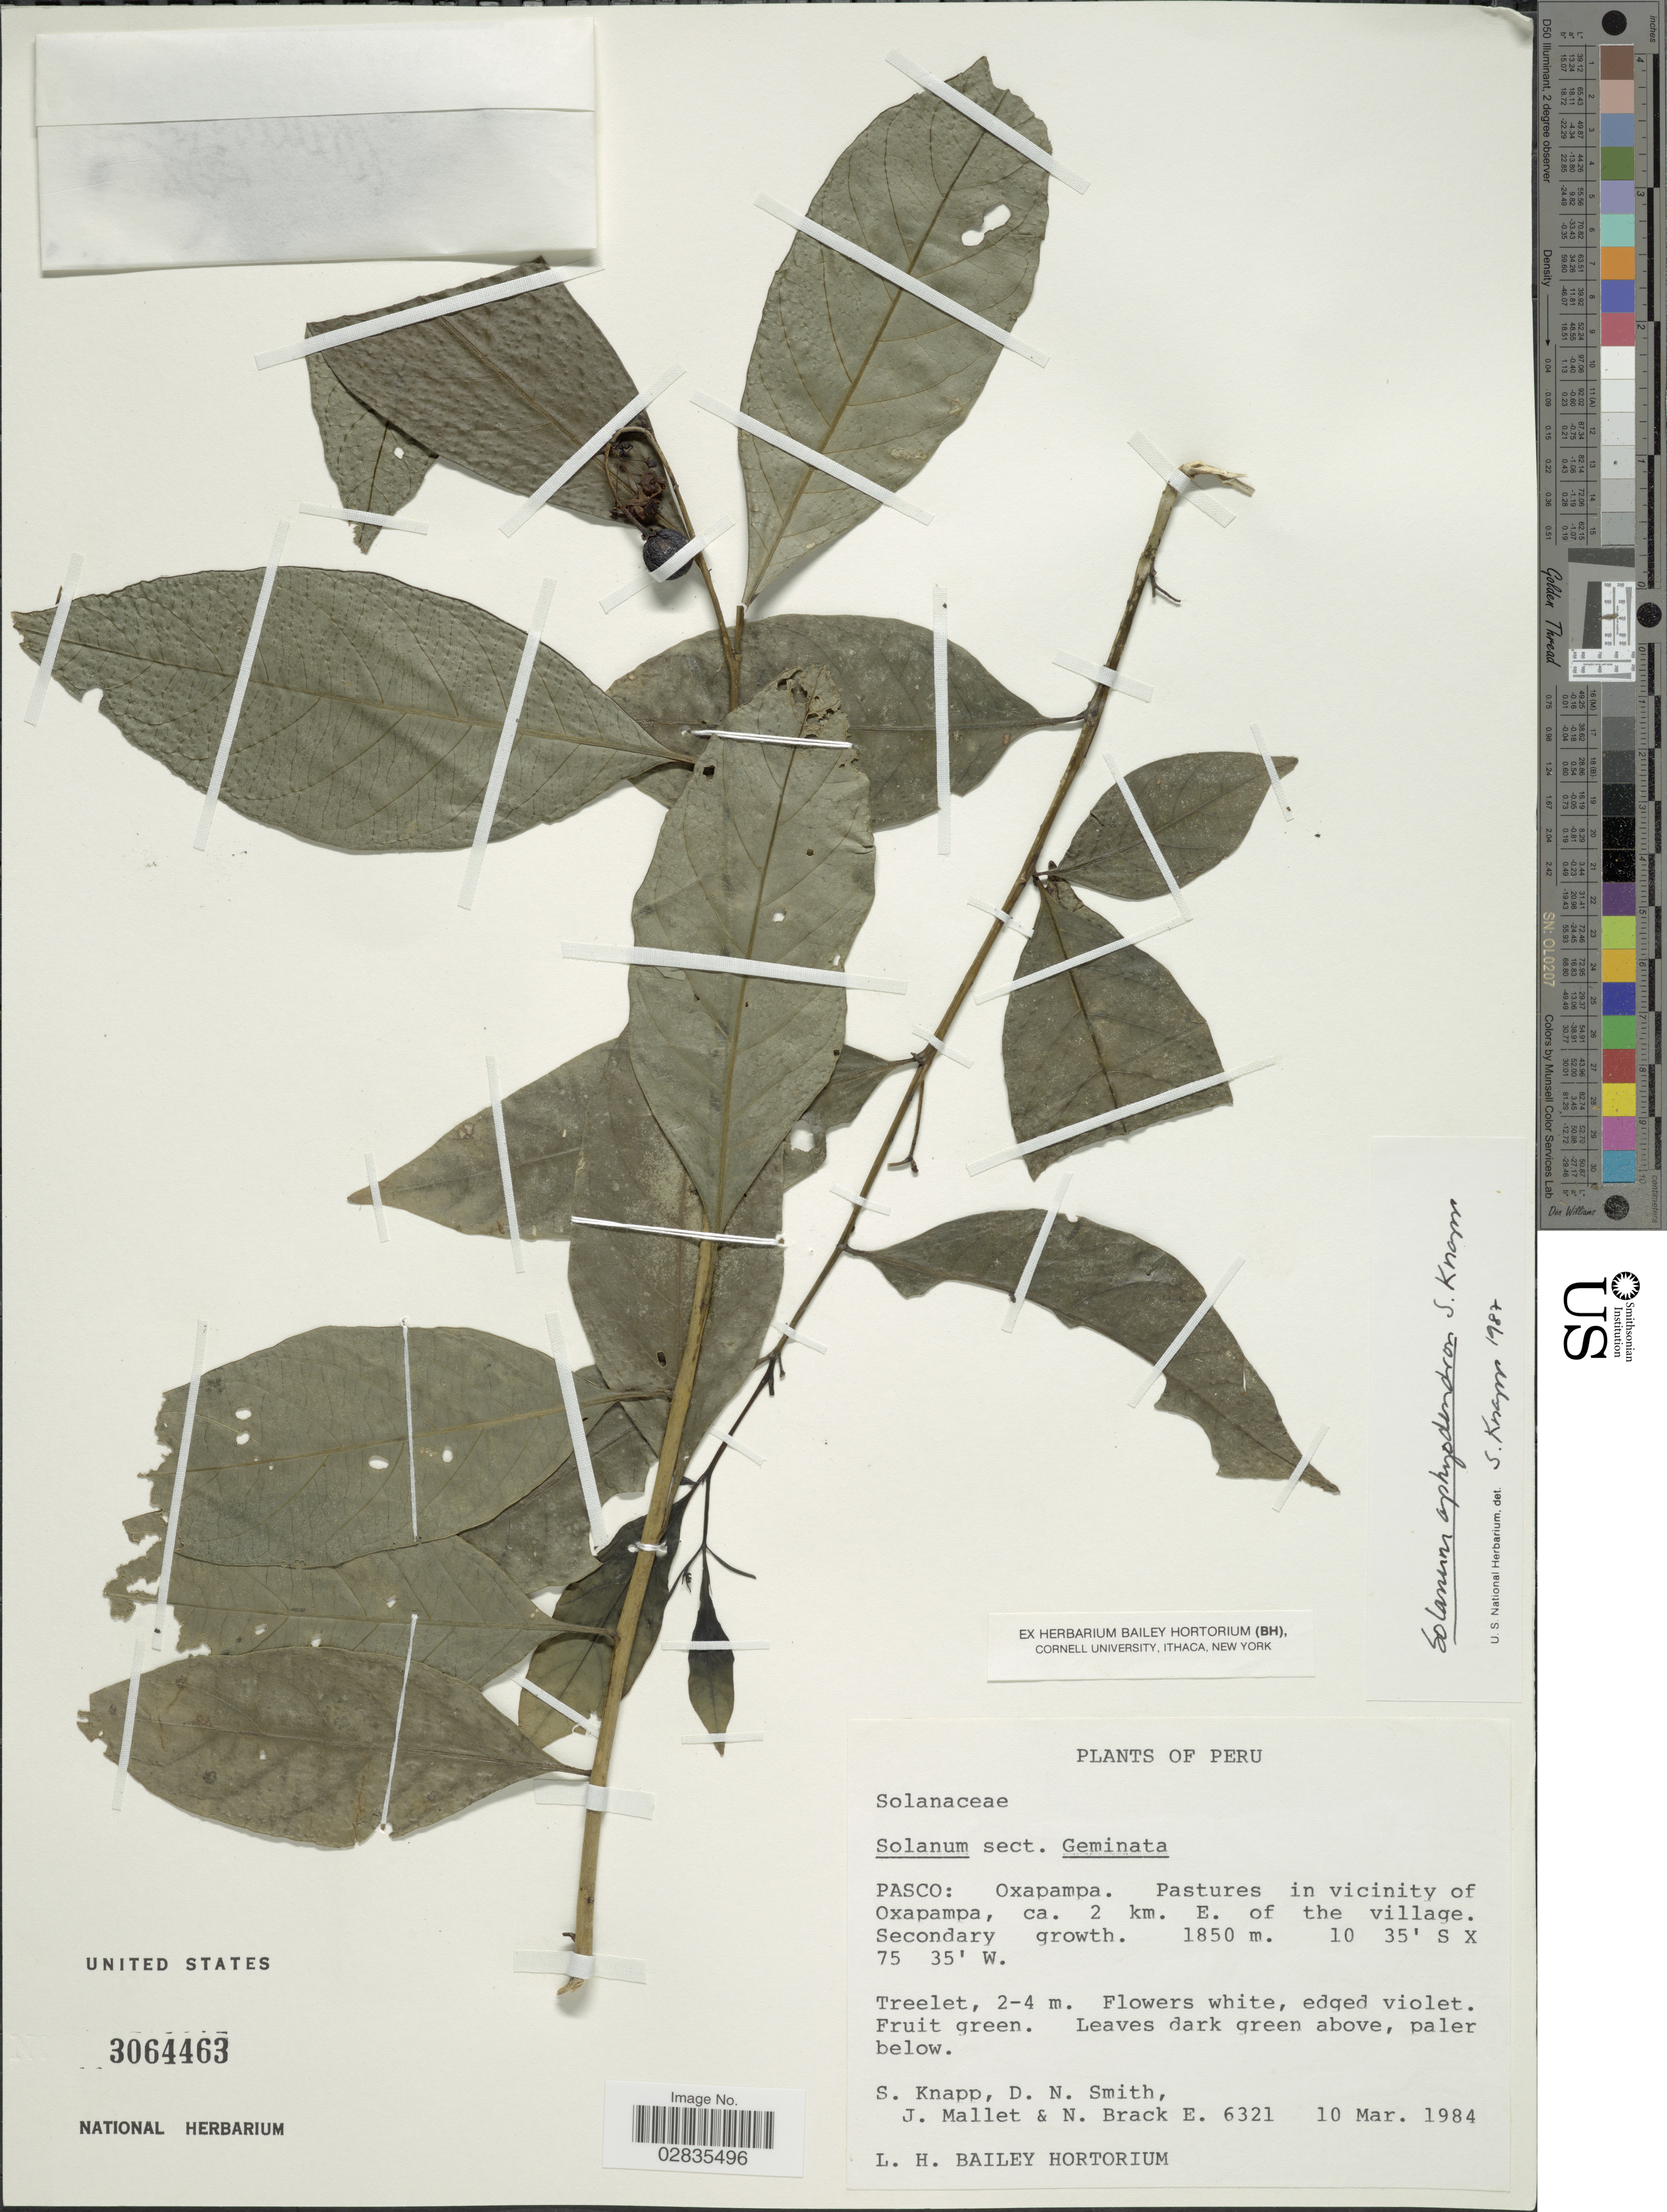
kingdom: Plantae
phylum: Tracheophyta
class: Magnoliopsida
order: Solanales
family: Solanaceae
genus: Solanum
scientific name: Solanum aphyodendron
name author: S. Knapp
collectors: S. Knapp, D. Smith, J. Mallet & N. Brack E.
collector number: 6321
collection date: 1984-03-10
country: Peru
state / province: Pasco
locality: Oxapampa, Pastures in vicinity of Oxapampa, ca. 2 km. E. of the village.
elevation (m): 1850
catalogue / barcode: US 3064463